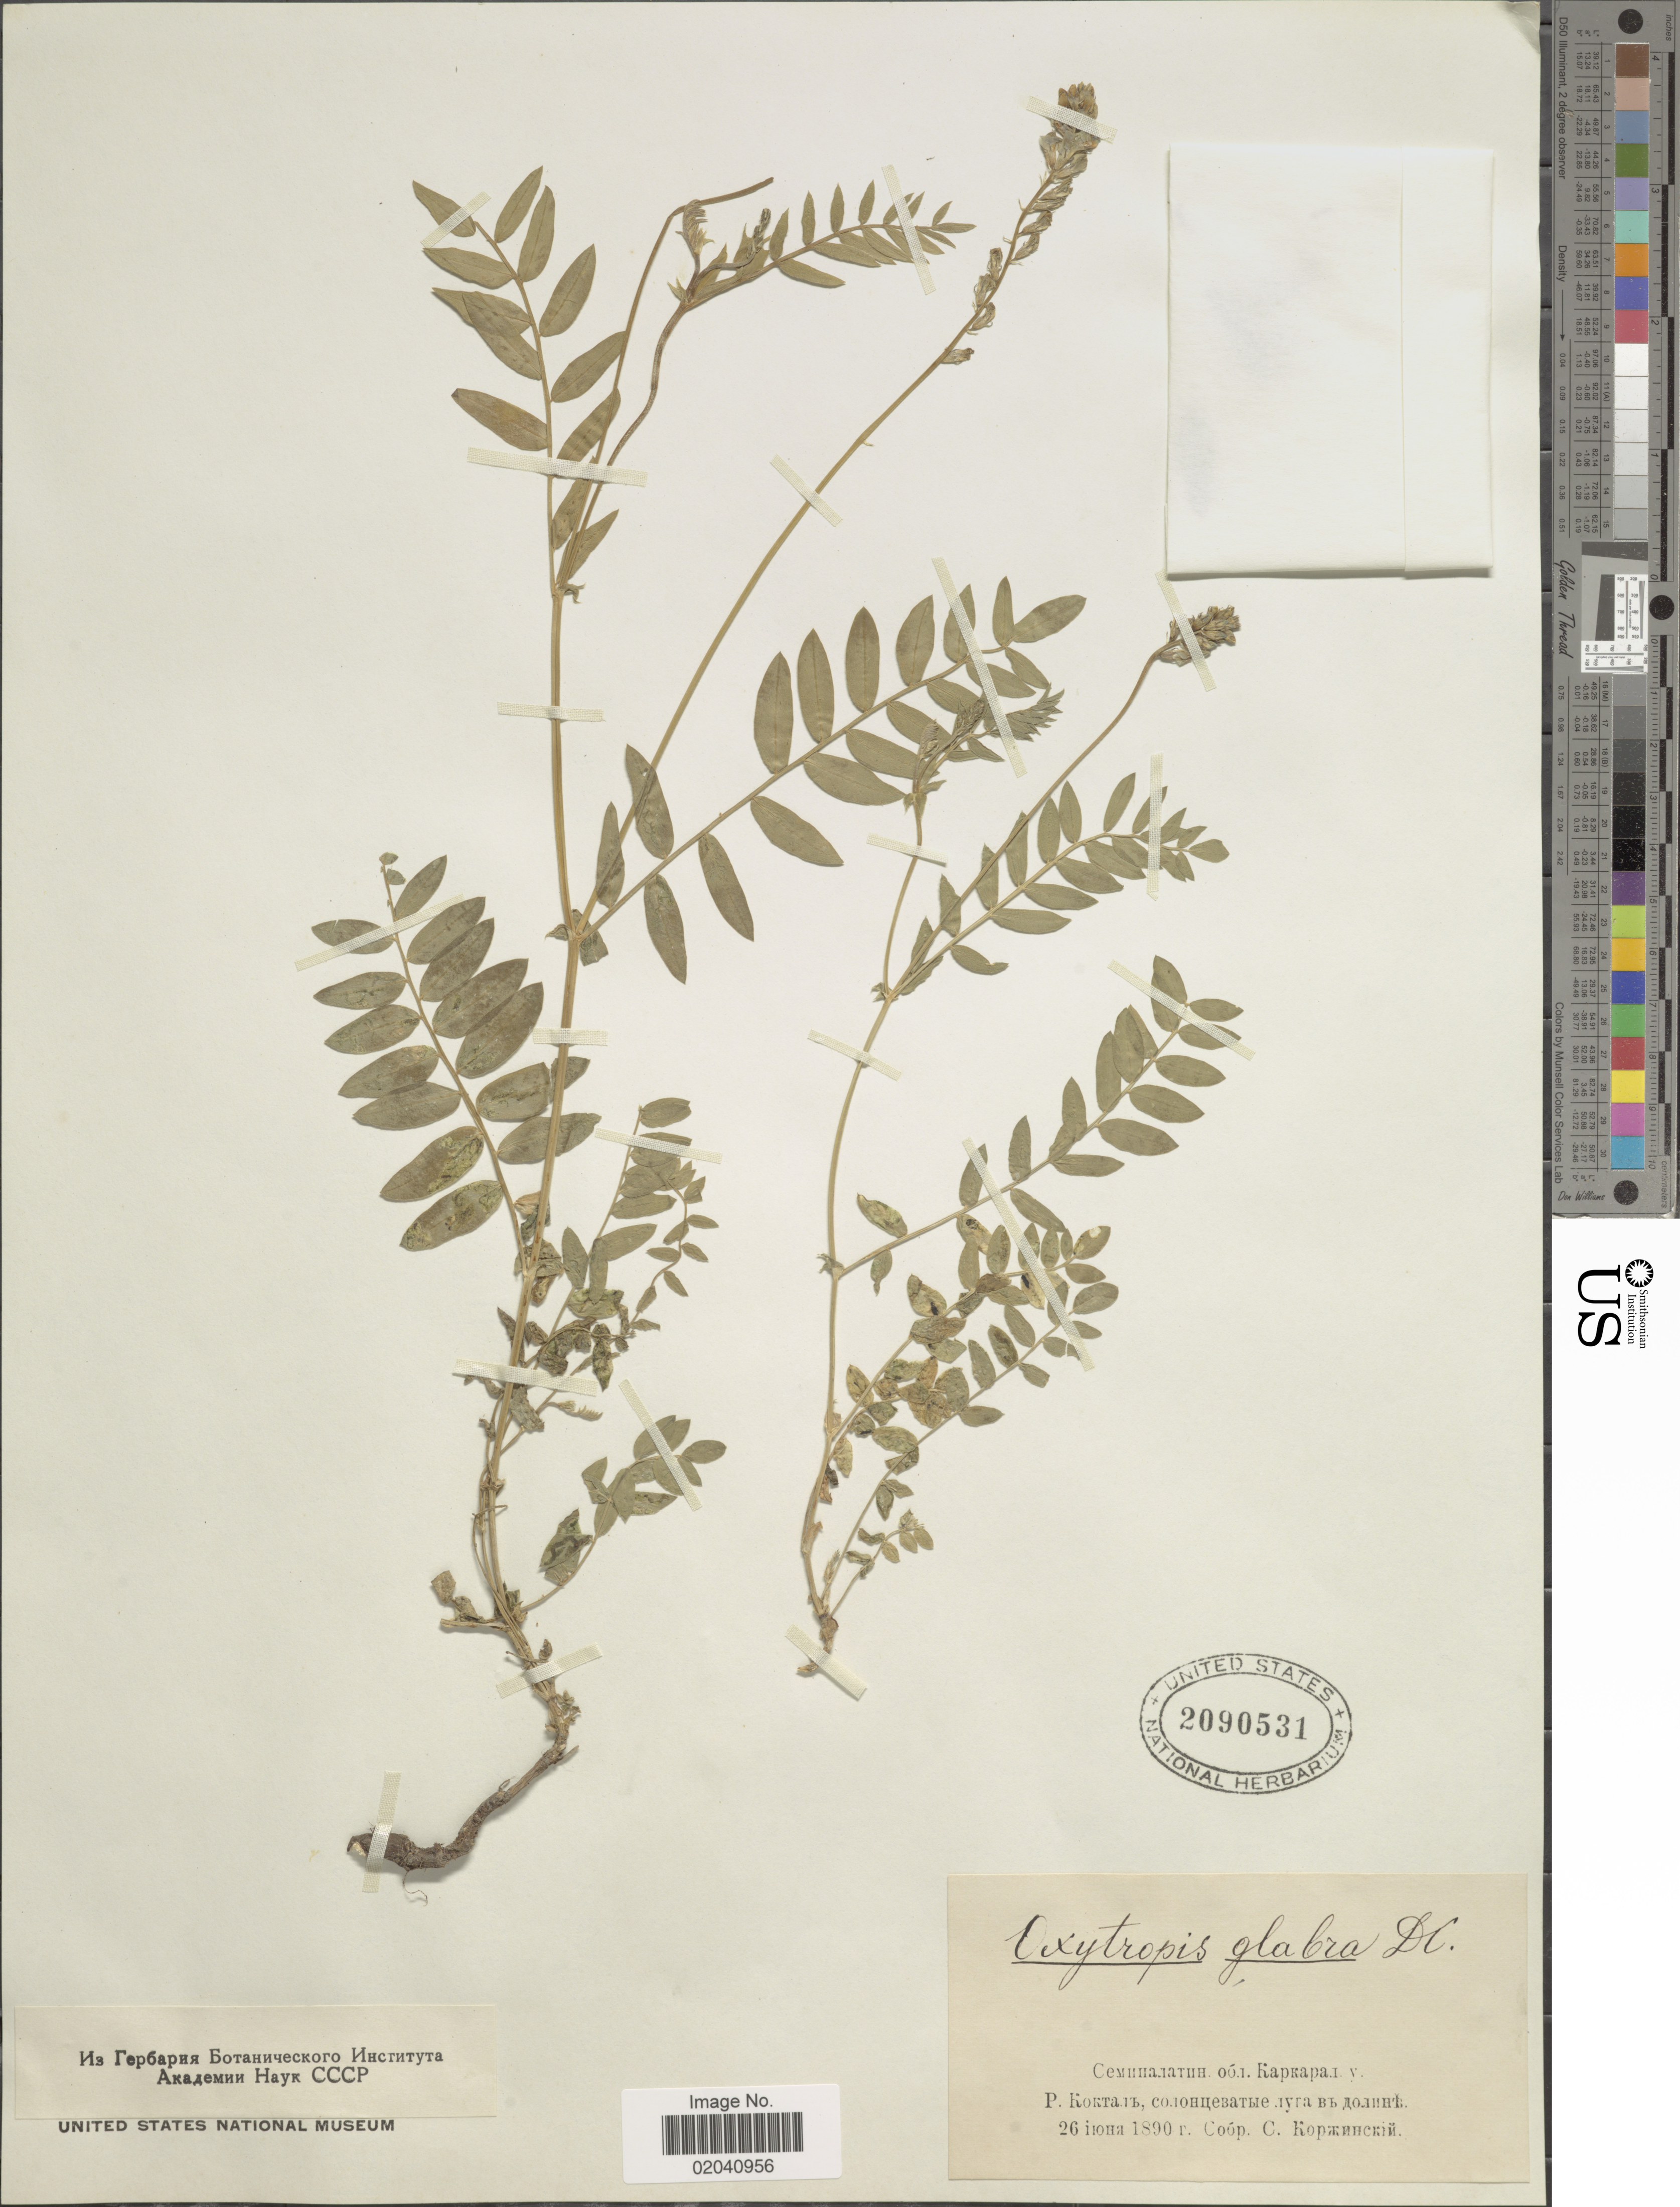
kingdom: Plantae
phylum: Tracheophyta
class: Magnoliopsida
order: Fabales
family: Fabaceae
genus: Oxytropis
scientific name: Oxytropis glabra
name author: DC.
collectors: S. Korzchinsky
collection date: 1890-01-26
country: Kazakhstan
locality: Karkaraly, Koktal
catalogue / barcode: US 2090531